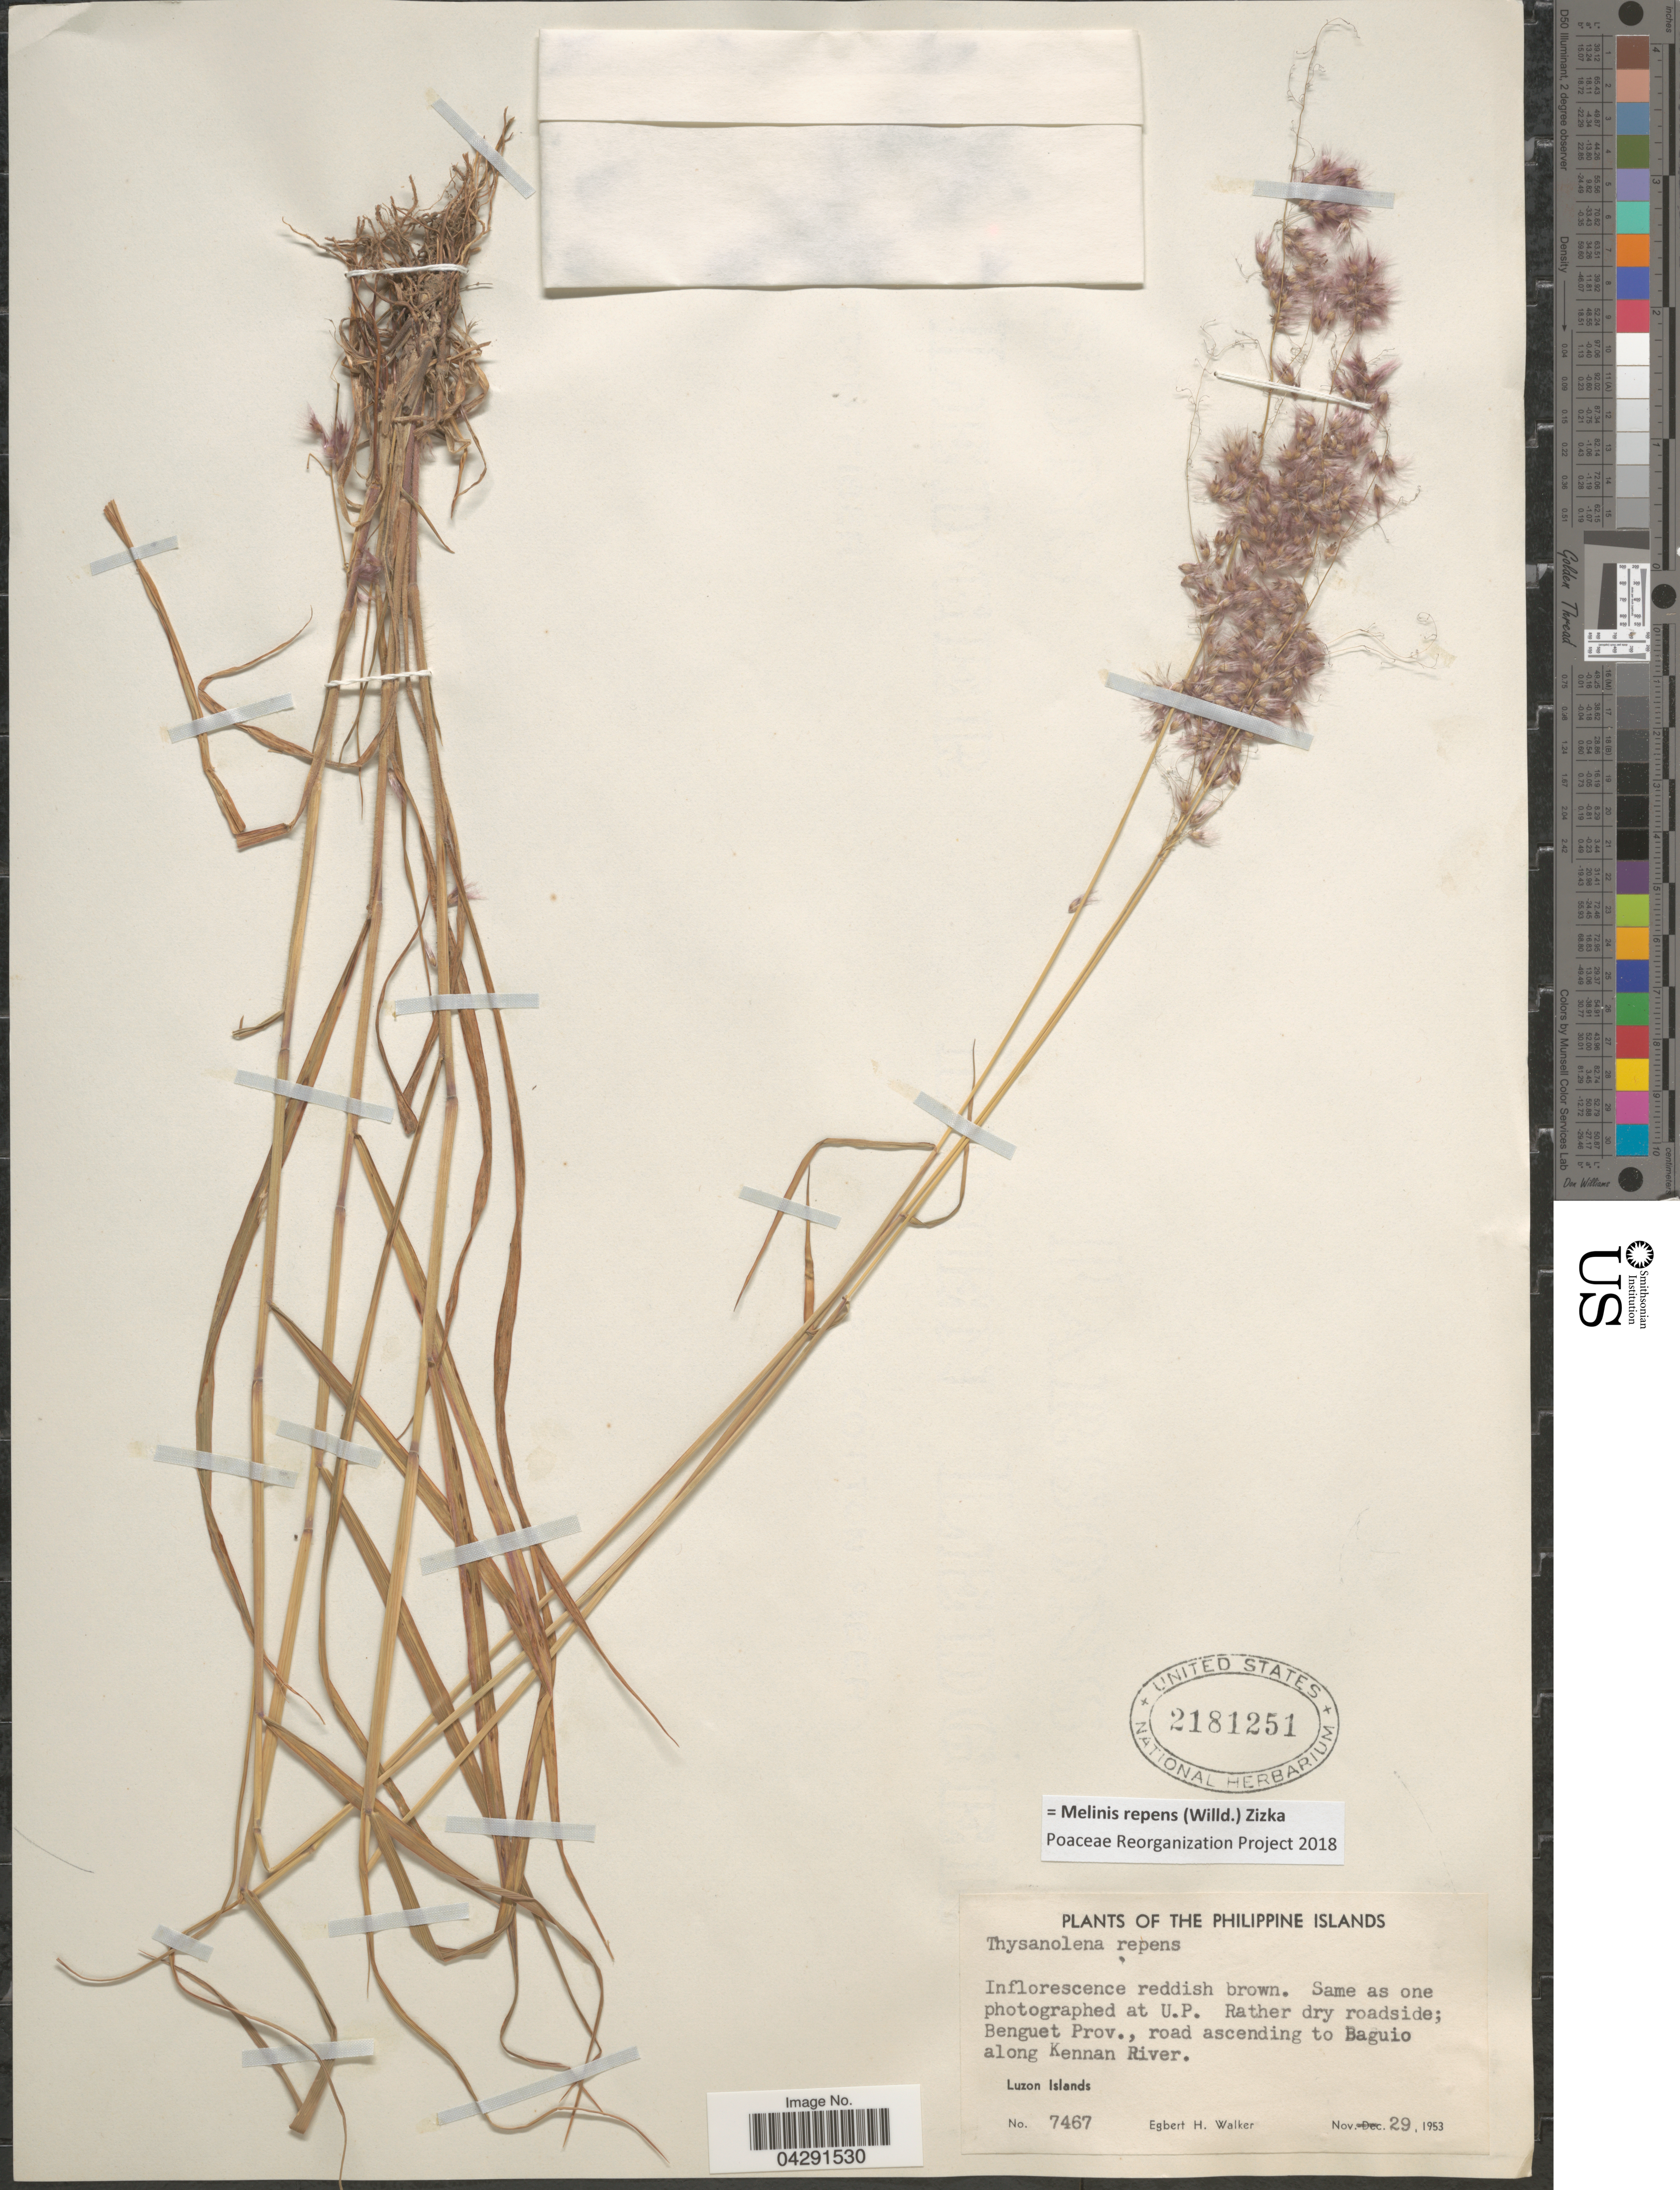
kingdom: Plantae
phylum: Tracheophyta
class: Liliopsida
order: Poales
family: Poaceae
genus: Melinis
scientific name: Melinis repens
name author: (Willd.) Zizka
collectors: E. H. Walker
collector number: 7467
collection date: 1953-11-29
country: Philippines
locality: Philippine Islands. At U.P. Rather dry roadside; Benguet Prov., road ascending to Baguio along Kennan River. Luzon Islands.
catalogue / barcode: US 2181251